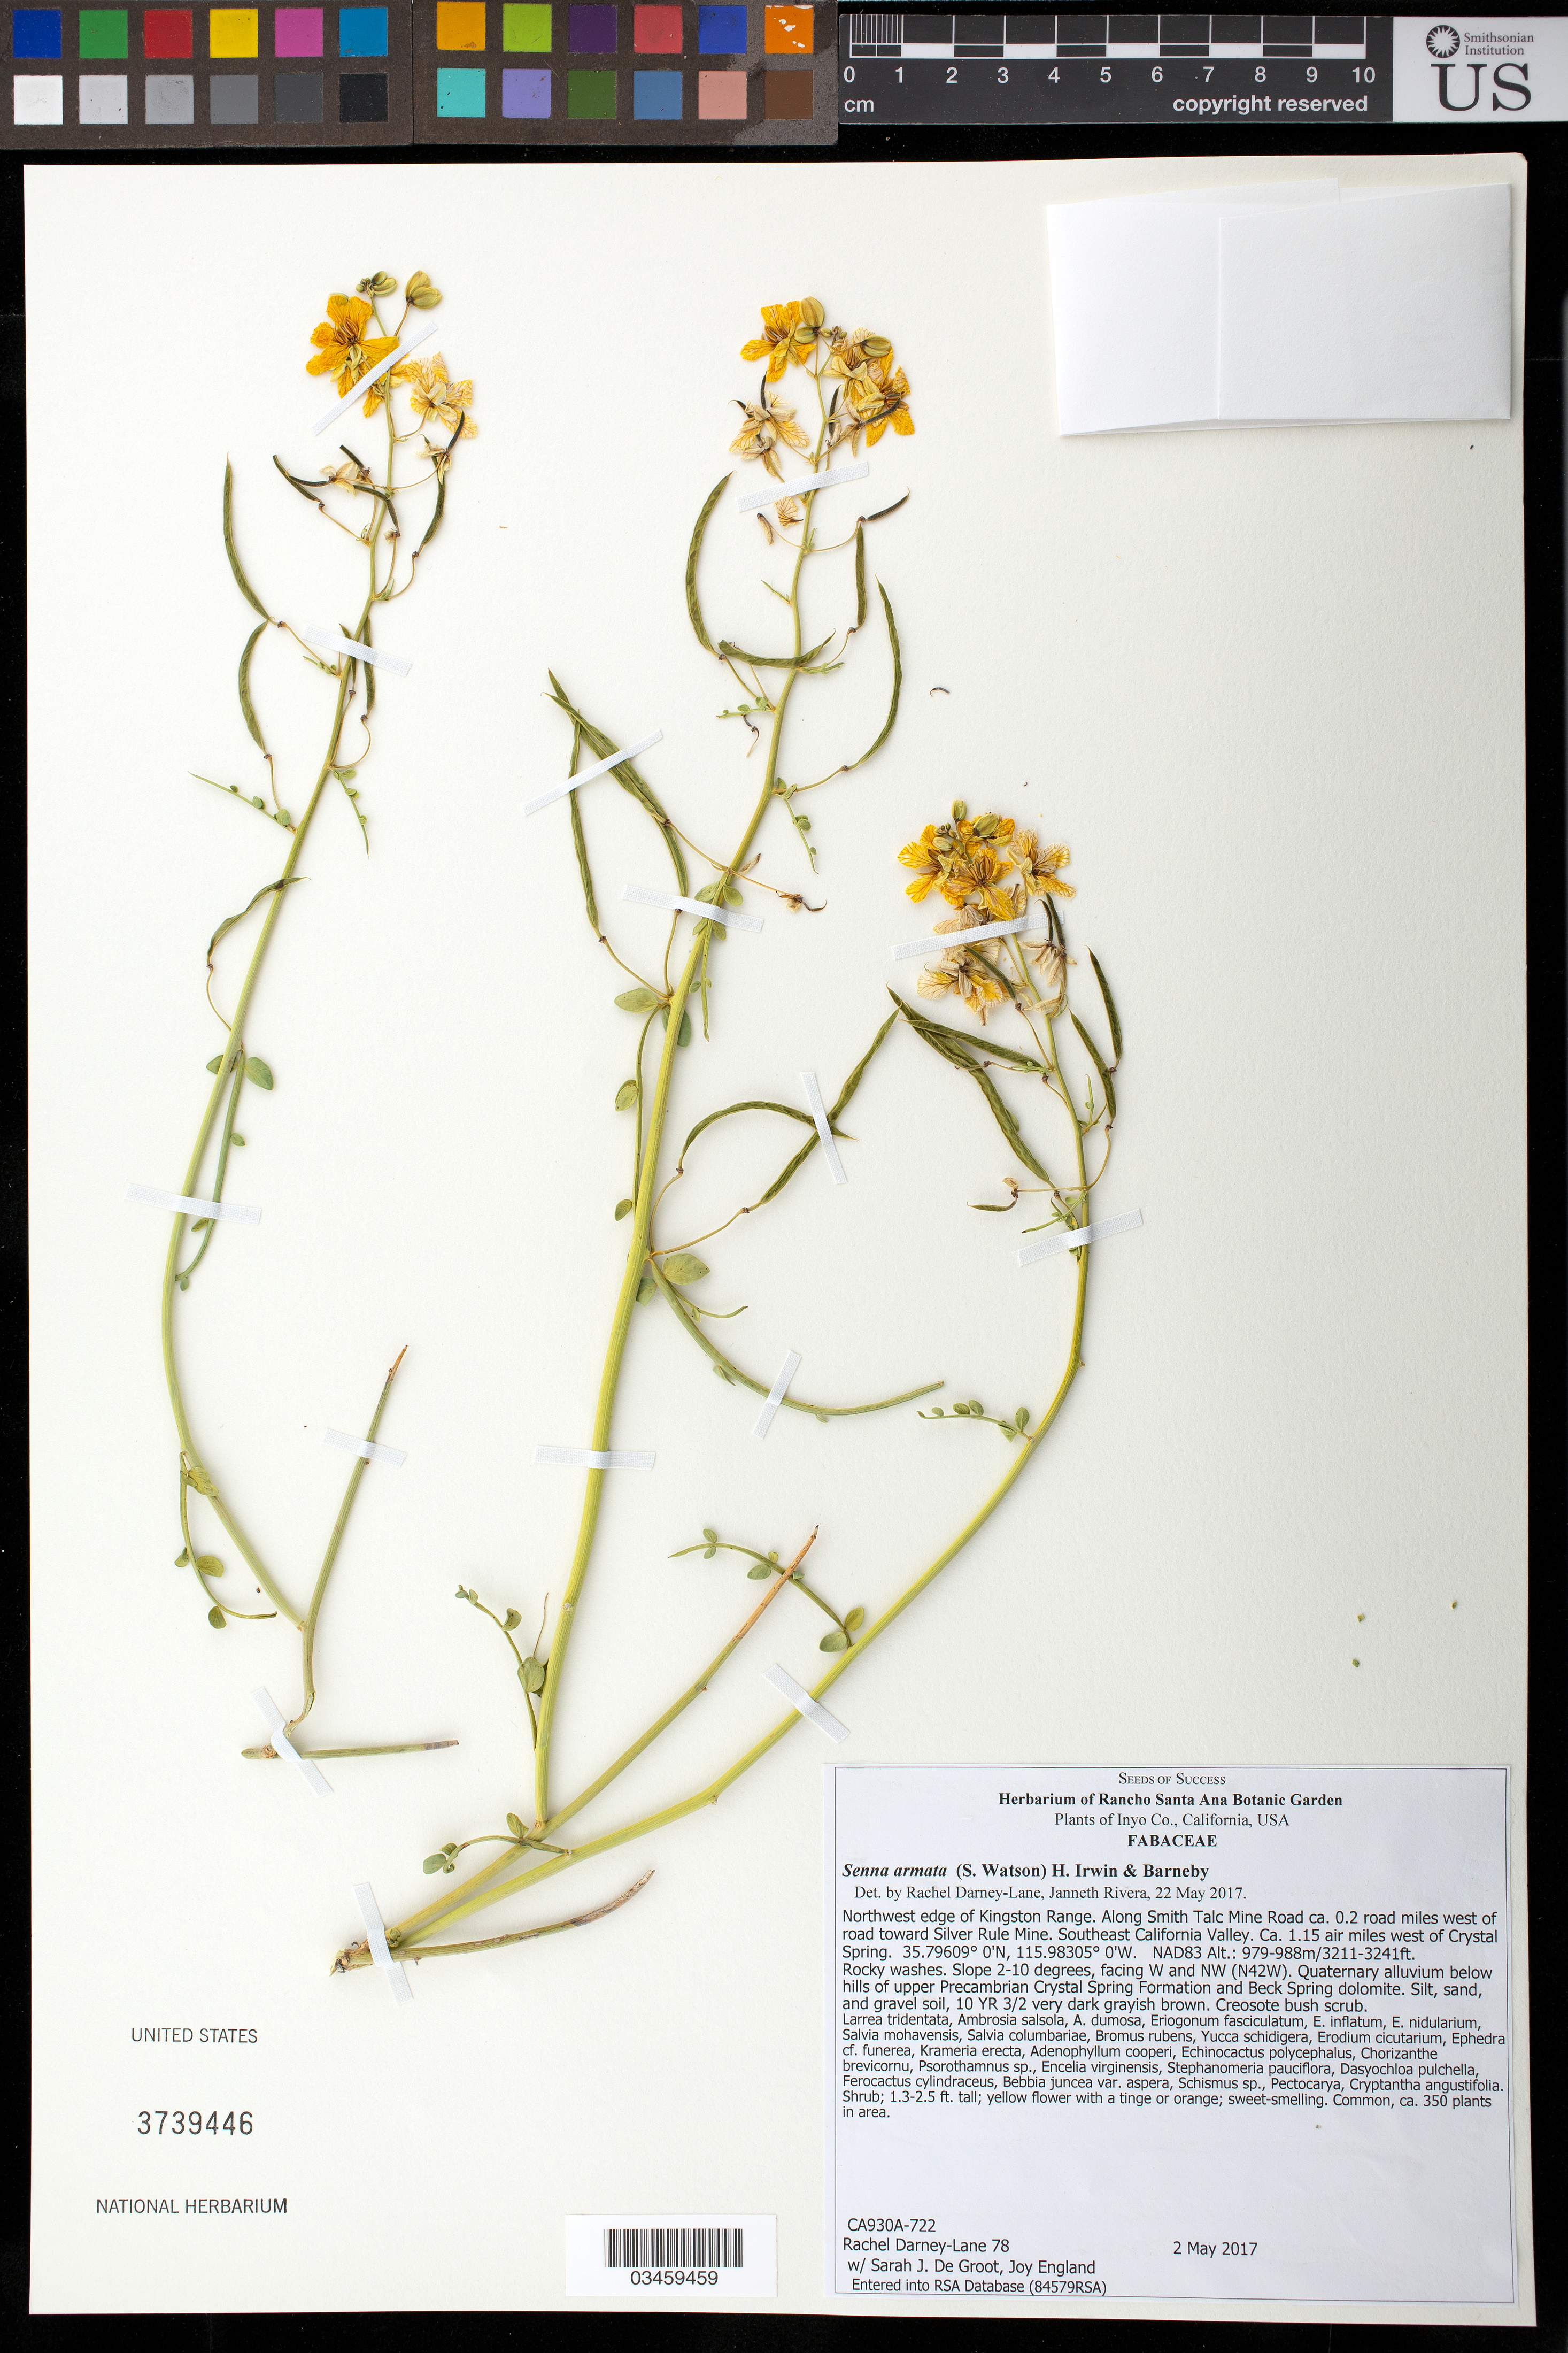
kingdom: Plantae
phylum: Tracheophyta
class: Magnoliopsida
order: Fabales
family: Fabaceae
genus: Senna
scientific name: Senna armata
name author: (S. Watson) H.S. Irwin & Barneby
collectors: R. Darney-Lane, S. De Groot & J. England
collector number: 78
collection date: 2017-05-02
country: United States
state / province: California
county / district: Inyo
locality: NW edge of Kingston Range, along Smith Talc Mine Rd 0.2 road mi W of road toward Silver Rule Mine, SE California Valley, 1.15 air mi W of Crystal Spring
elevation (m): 979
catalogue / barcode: US 3739446